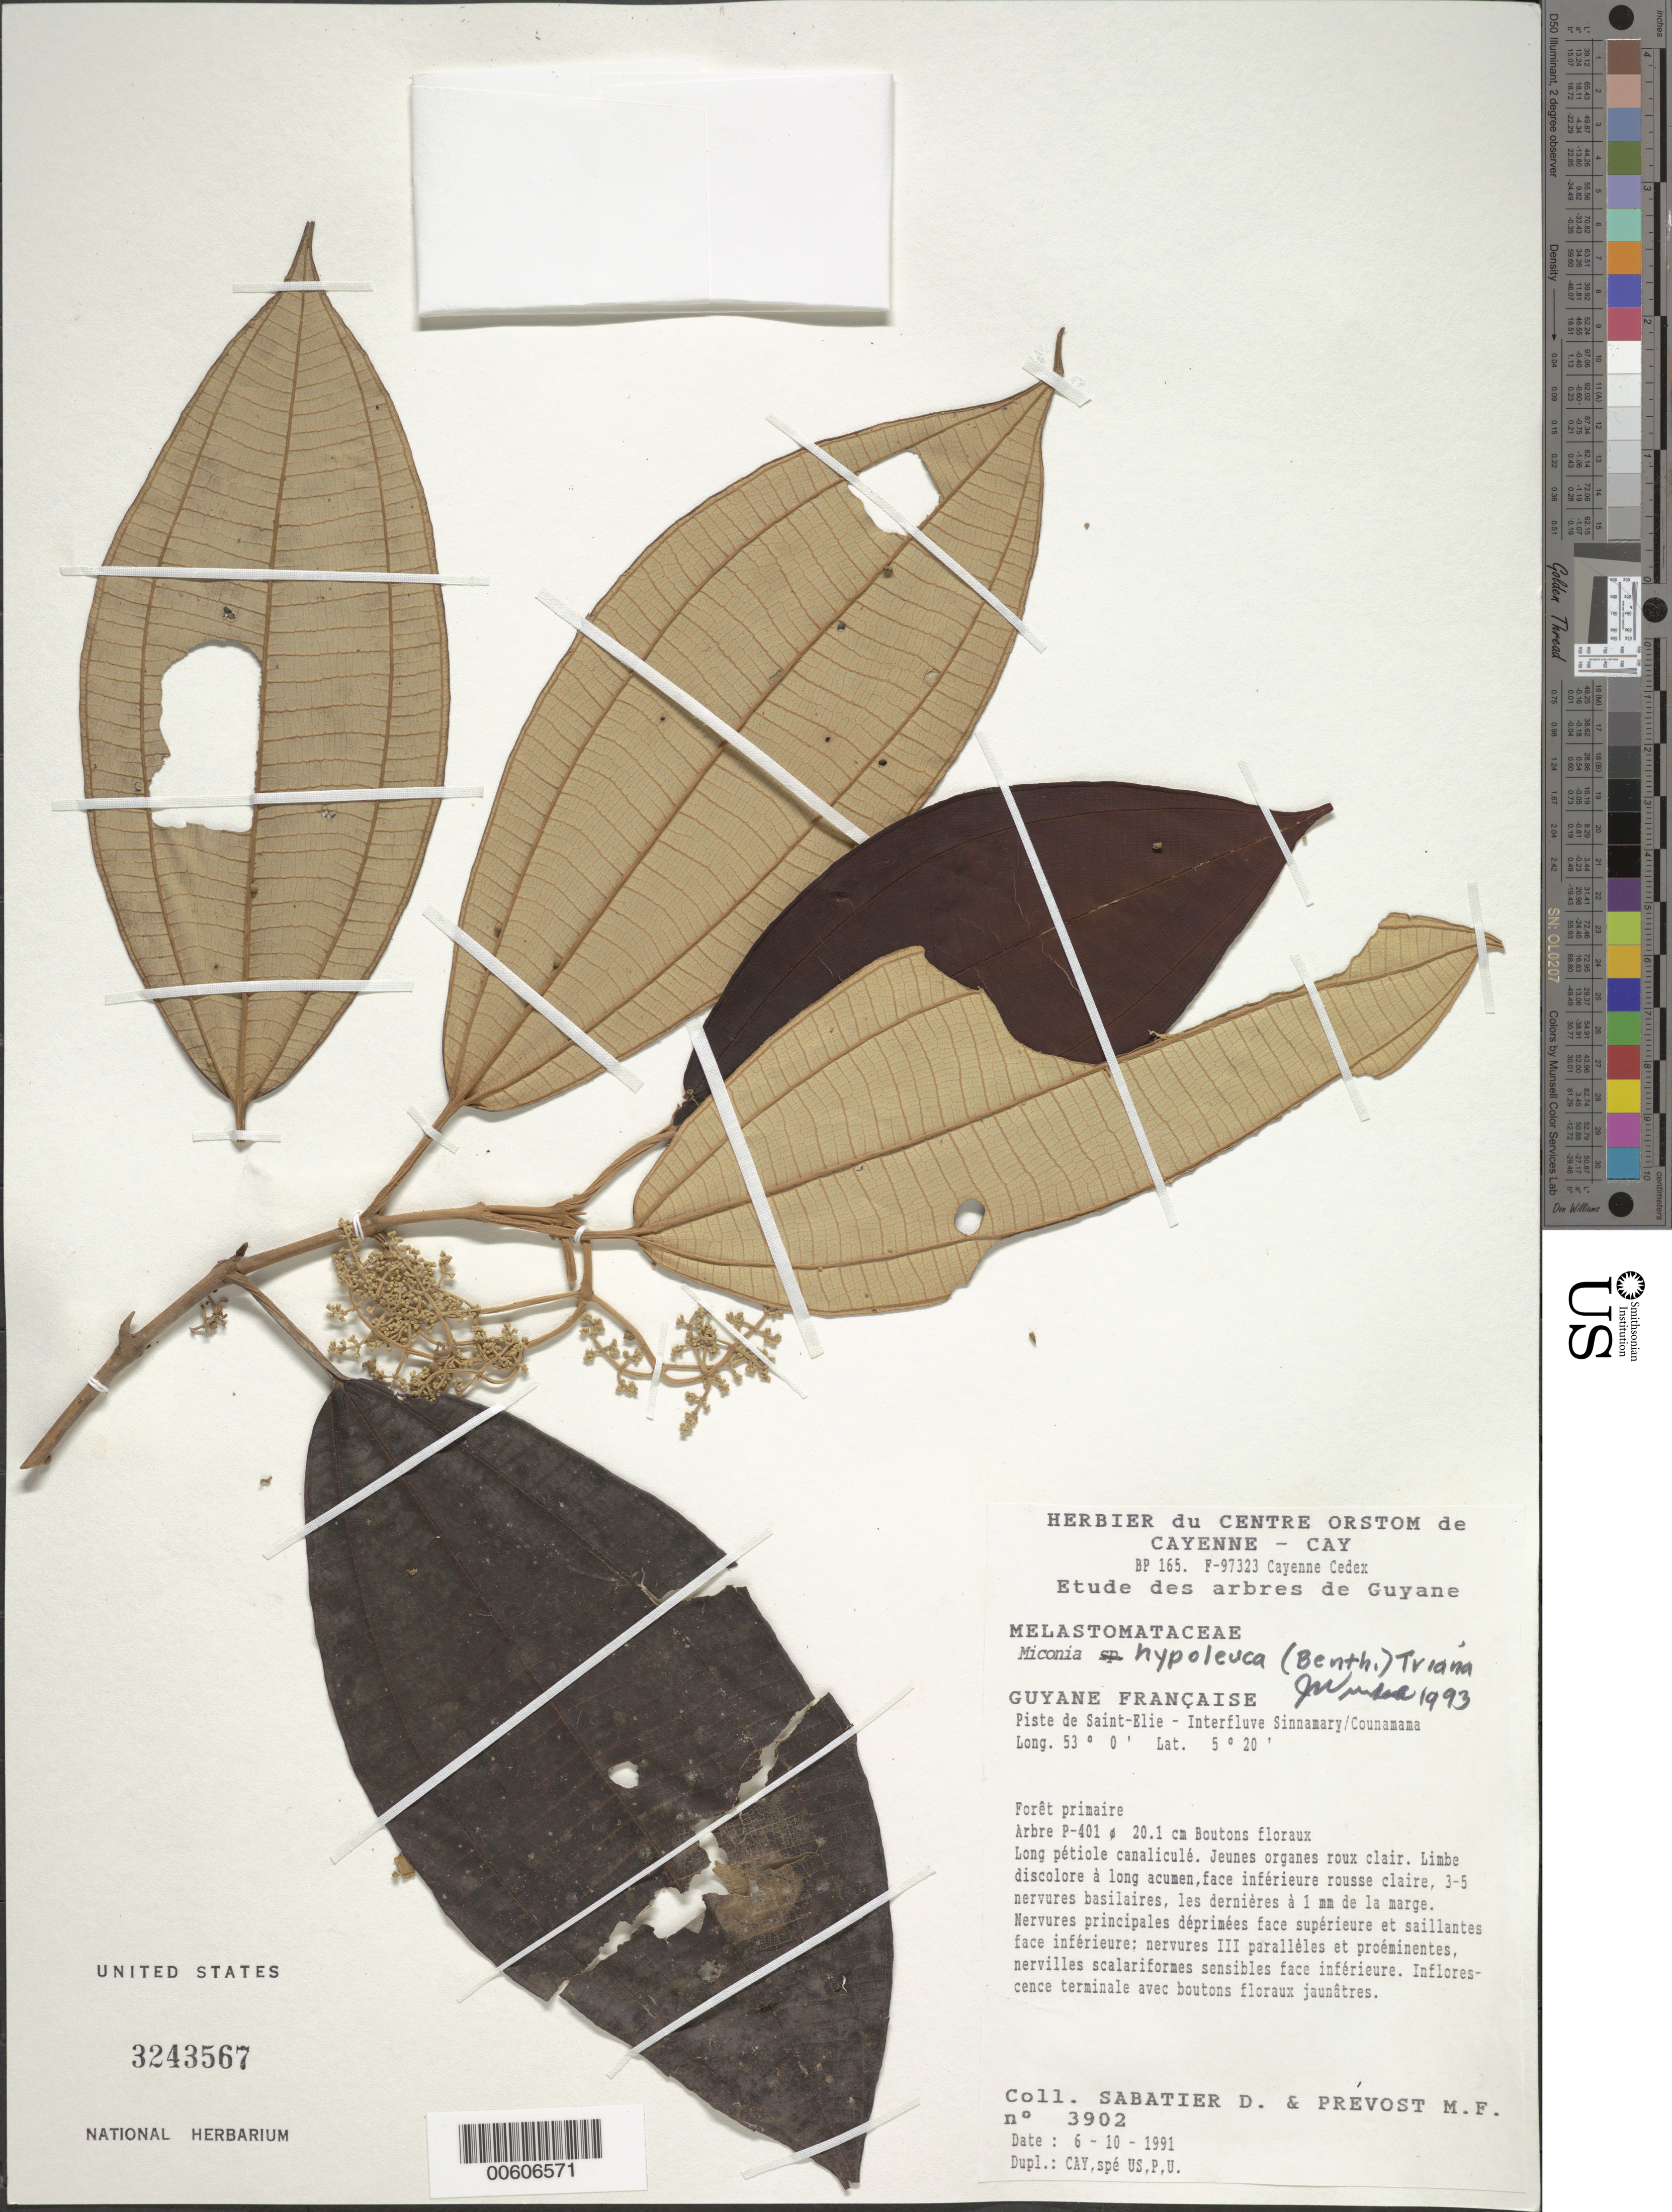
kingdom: Plantae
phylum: Tracheophyta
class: Magnoliopsida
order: Myrtales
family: Melastomataceae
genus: Miconia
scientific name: Miconia hypoleuca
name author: (Benth.) Triana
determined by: Wurdack, John J., (US), US (UNITED STATES)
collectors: D. Sabatier & M.-F. Prévost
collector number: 3902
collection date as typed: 6-Oct-91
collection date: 1991-10-06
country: French Guiana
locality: Piste de Saint-Élie, interfleuve Sinnamary-Counamama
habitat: Foret primaire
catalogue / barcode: US 3243567